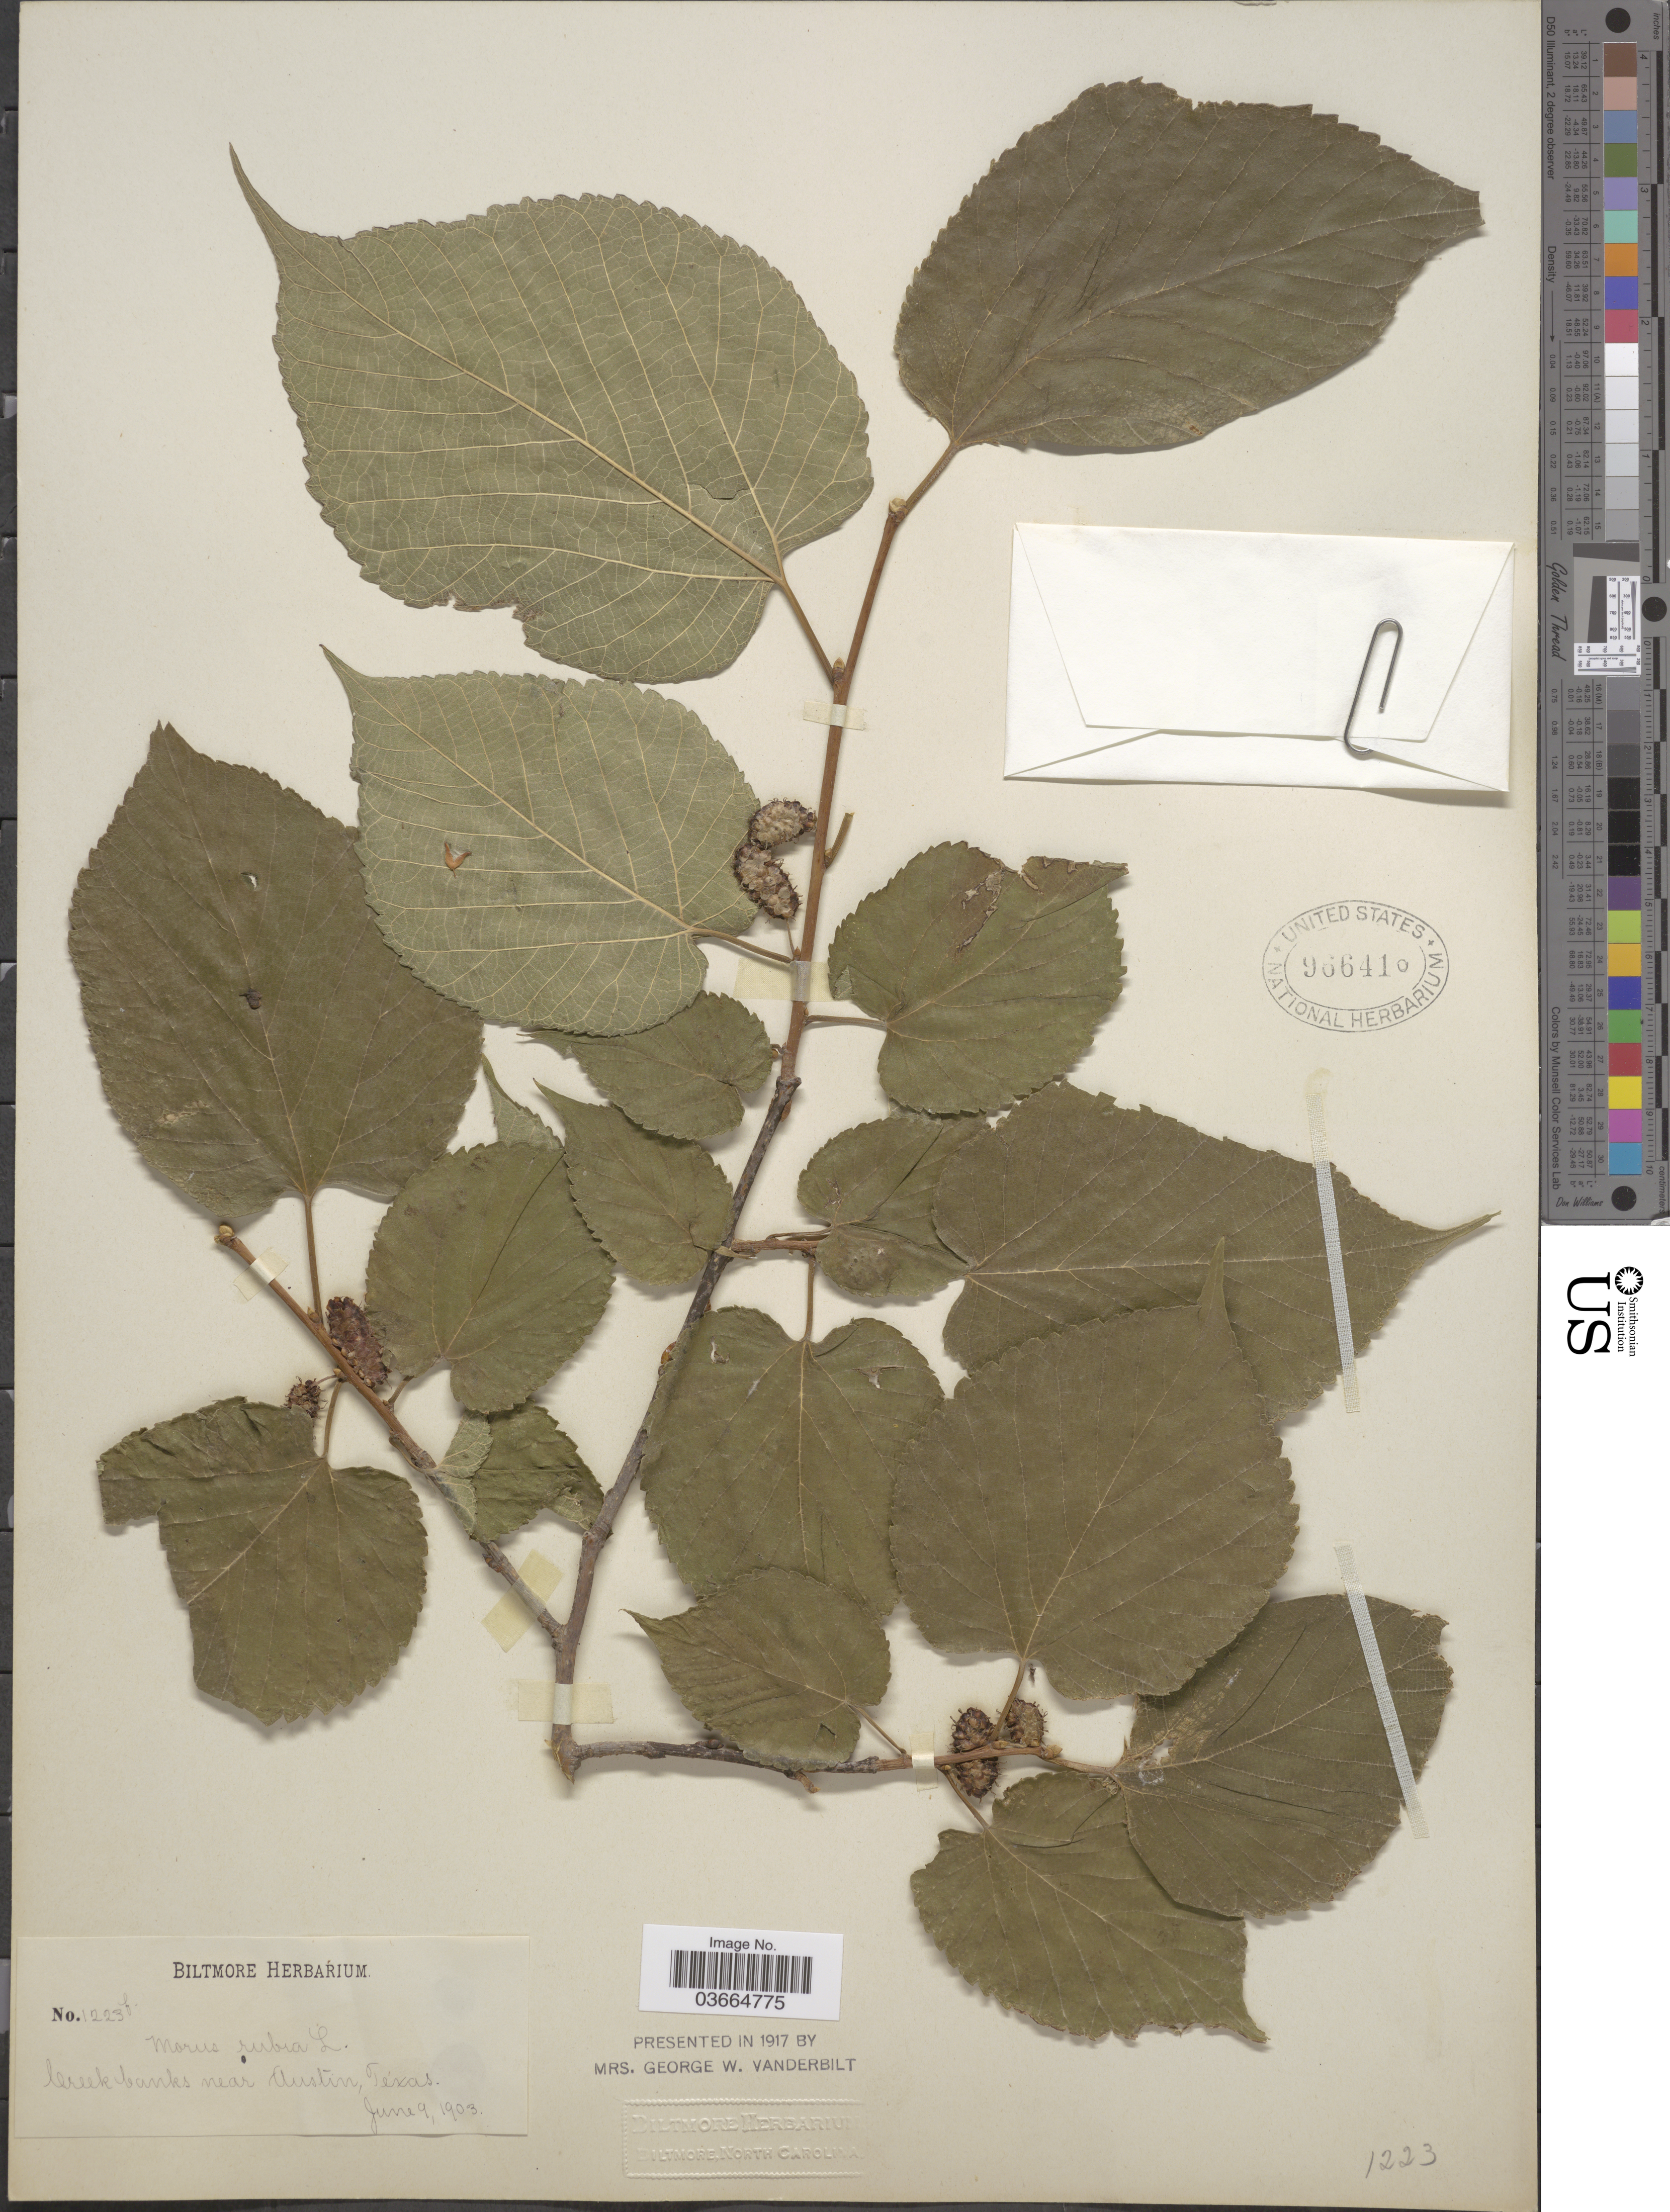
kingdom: Plantae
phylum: Tracheophyta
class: Magnoliopsida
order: Rosales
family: Moraceae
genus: Morus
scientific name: Morus rubra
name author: L.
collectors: ex herb. Biltmore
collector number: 1223f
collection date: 1903-06-09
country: United States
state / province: Texas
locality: Creek banks near Austin.